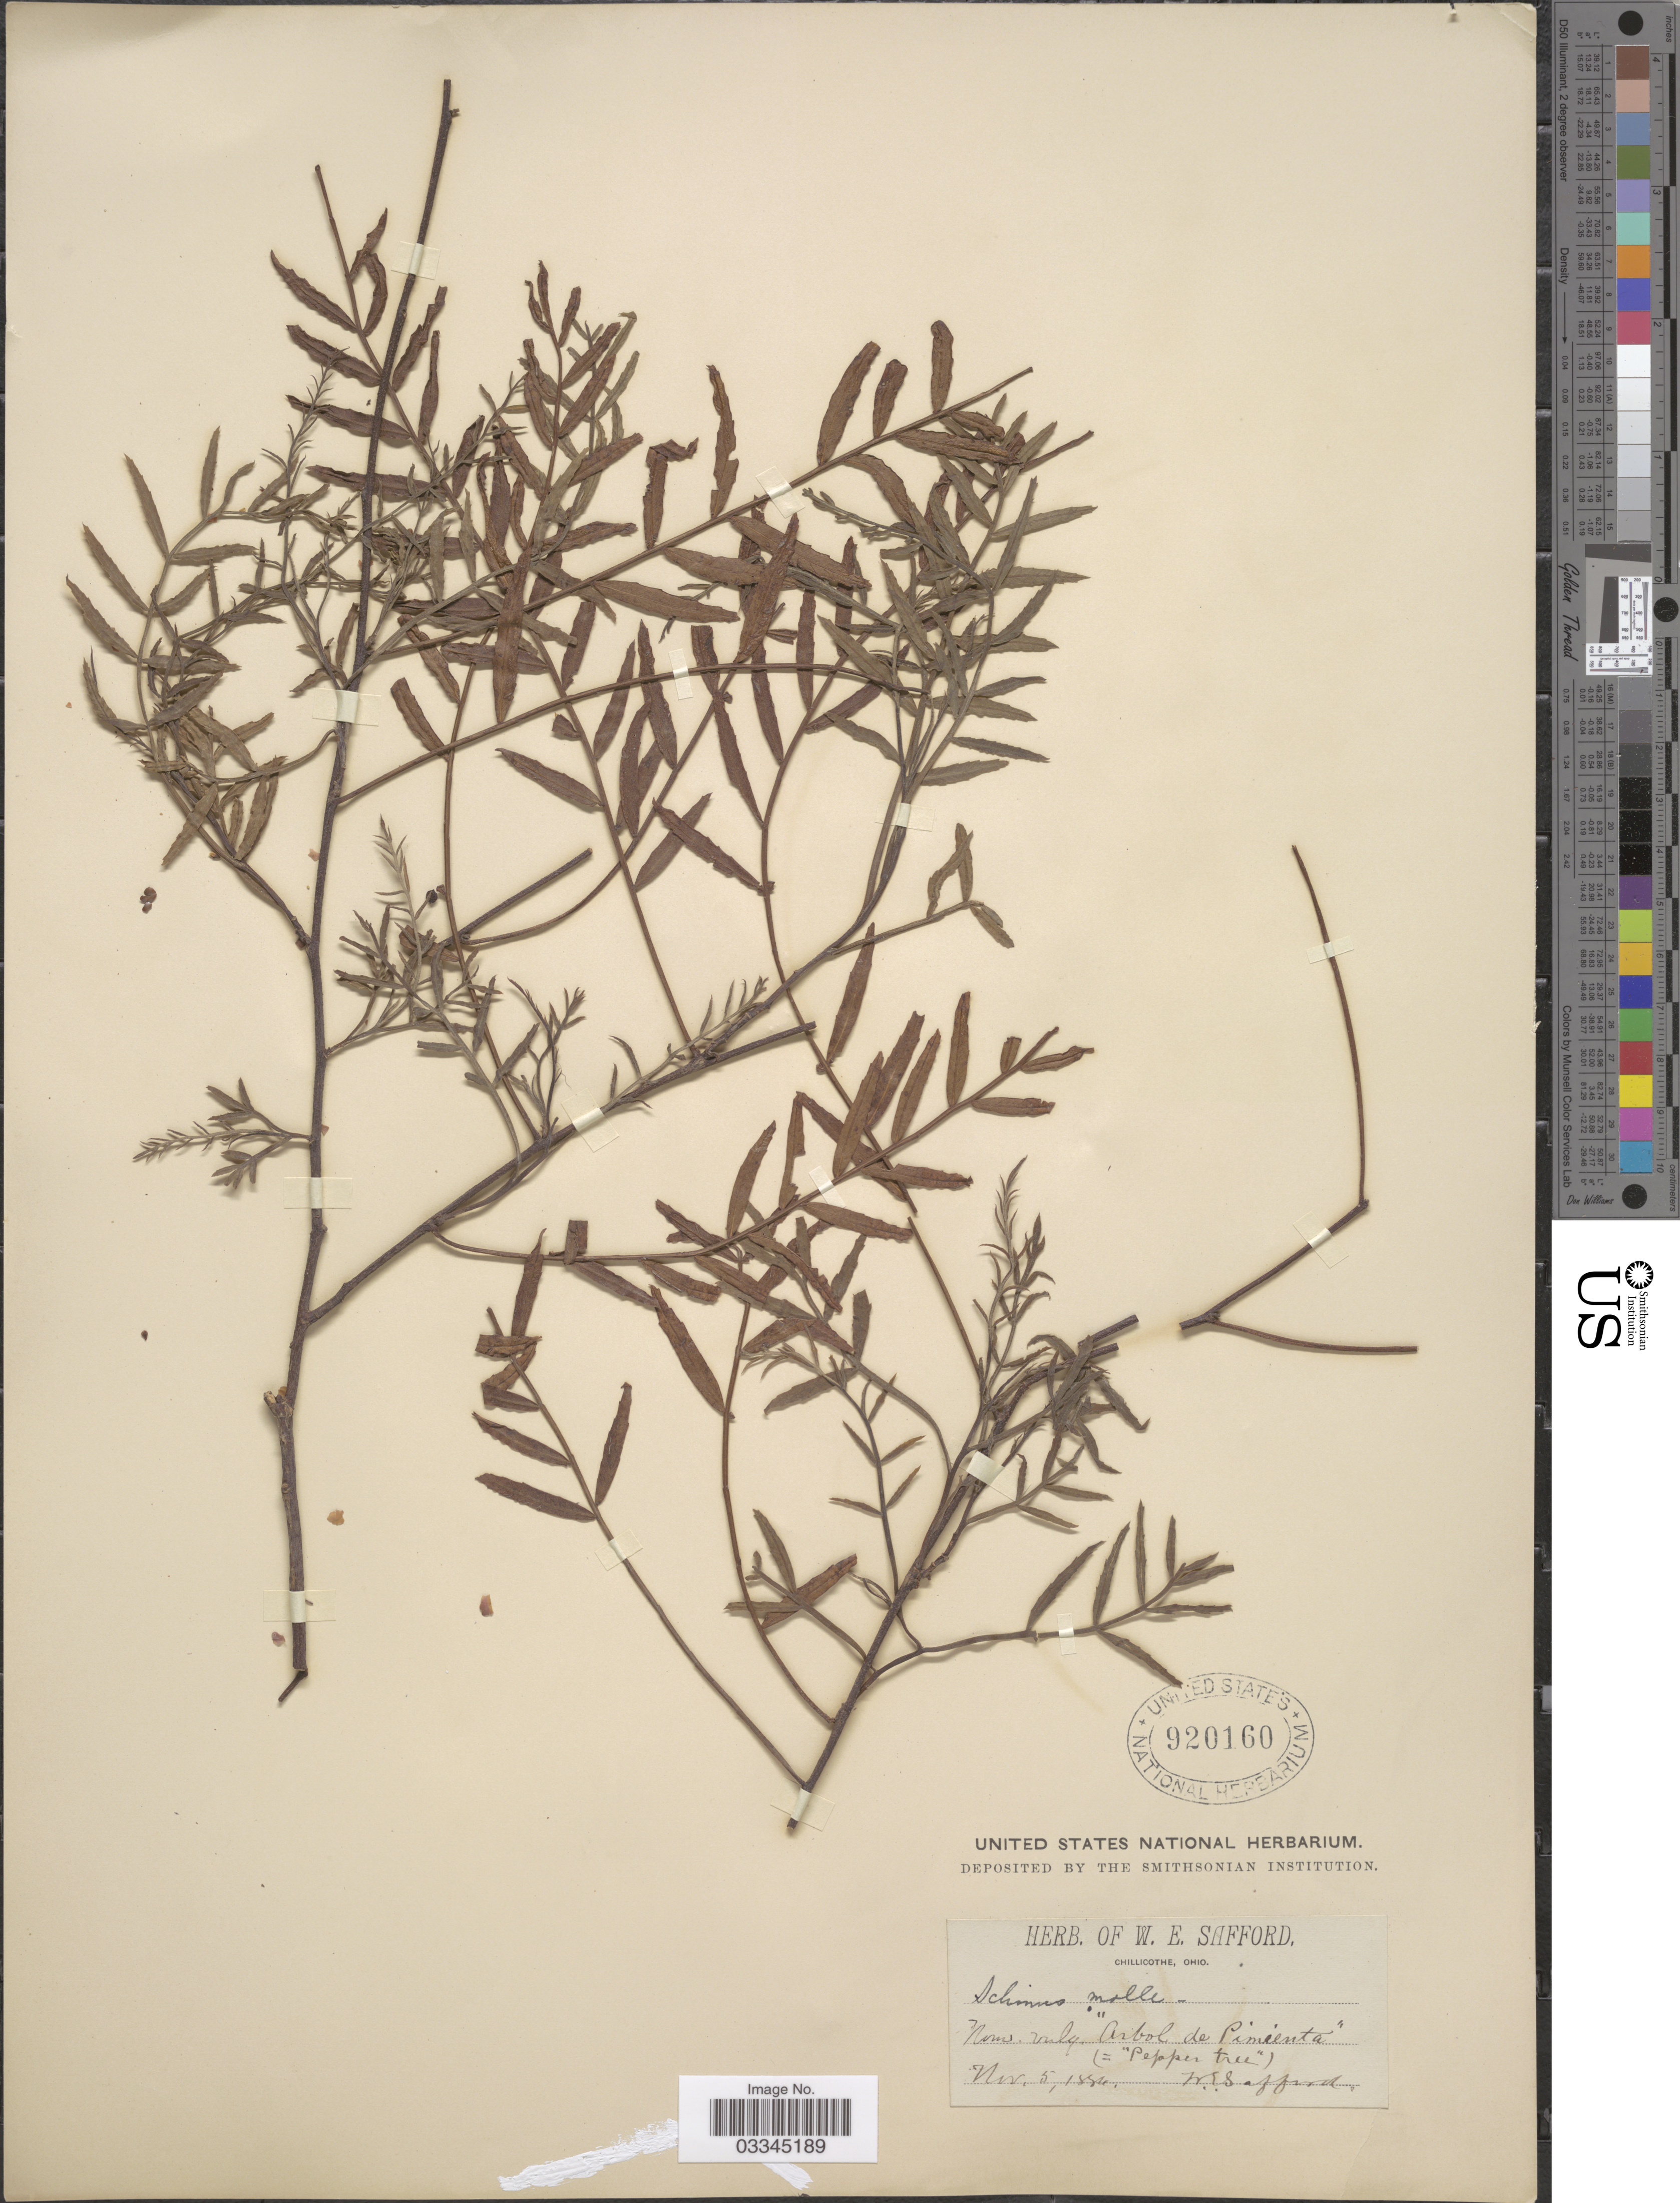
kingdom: Plantae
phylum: Tracheophyta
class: Magnoliopsida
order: Sapindales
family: Anacardiaceae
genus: Schinus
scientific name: Schinus molle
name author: L.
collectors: W. E. Safford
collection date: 1884-11-05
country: United States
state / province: Ohio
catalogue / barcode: US 920160